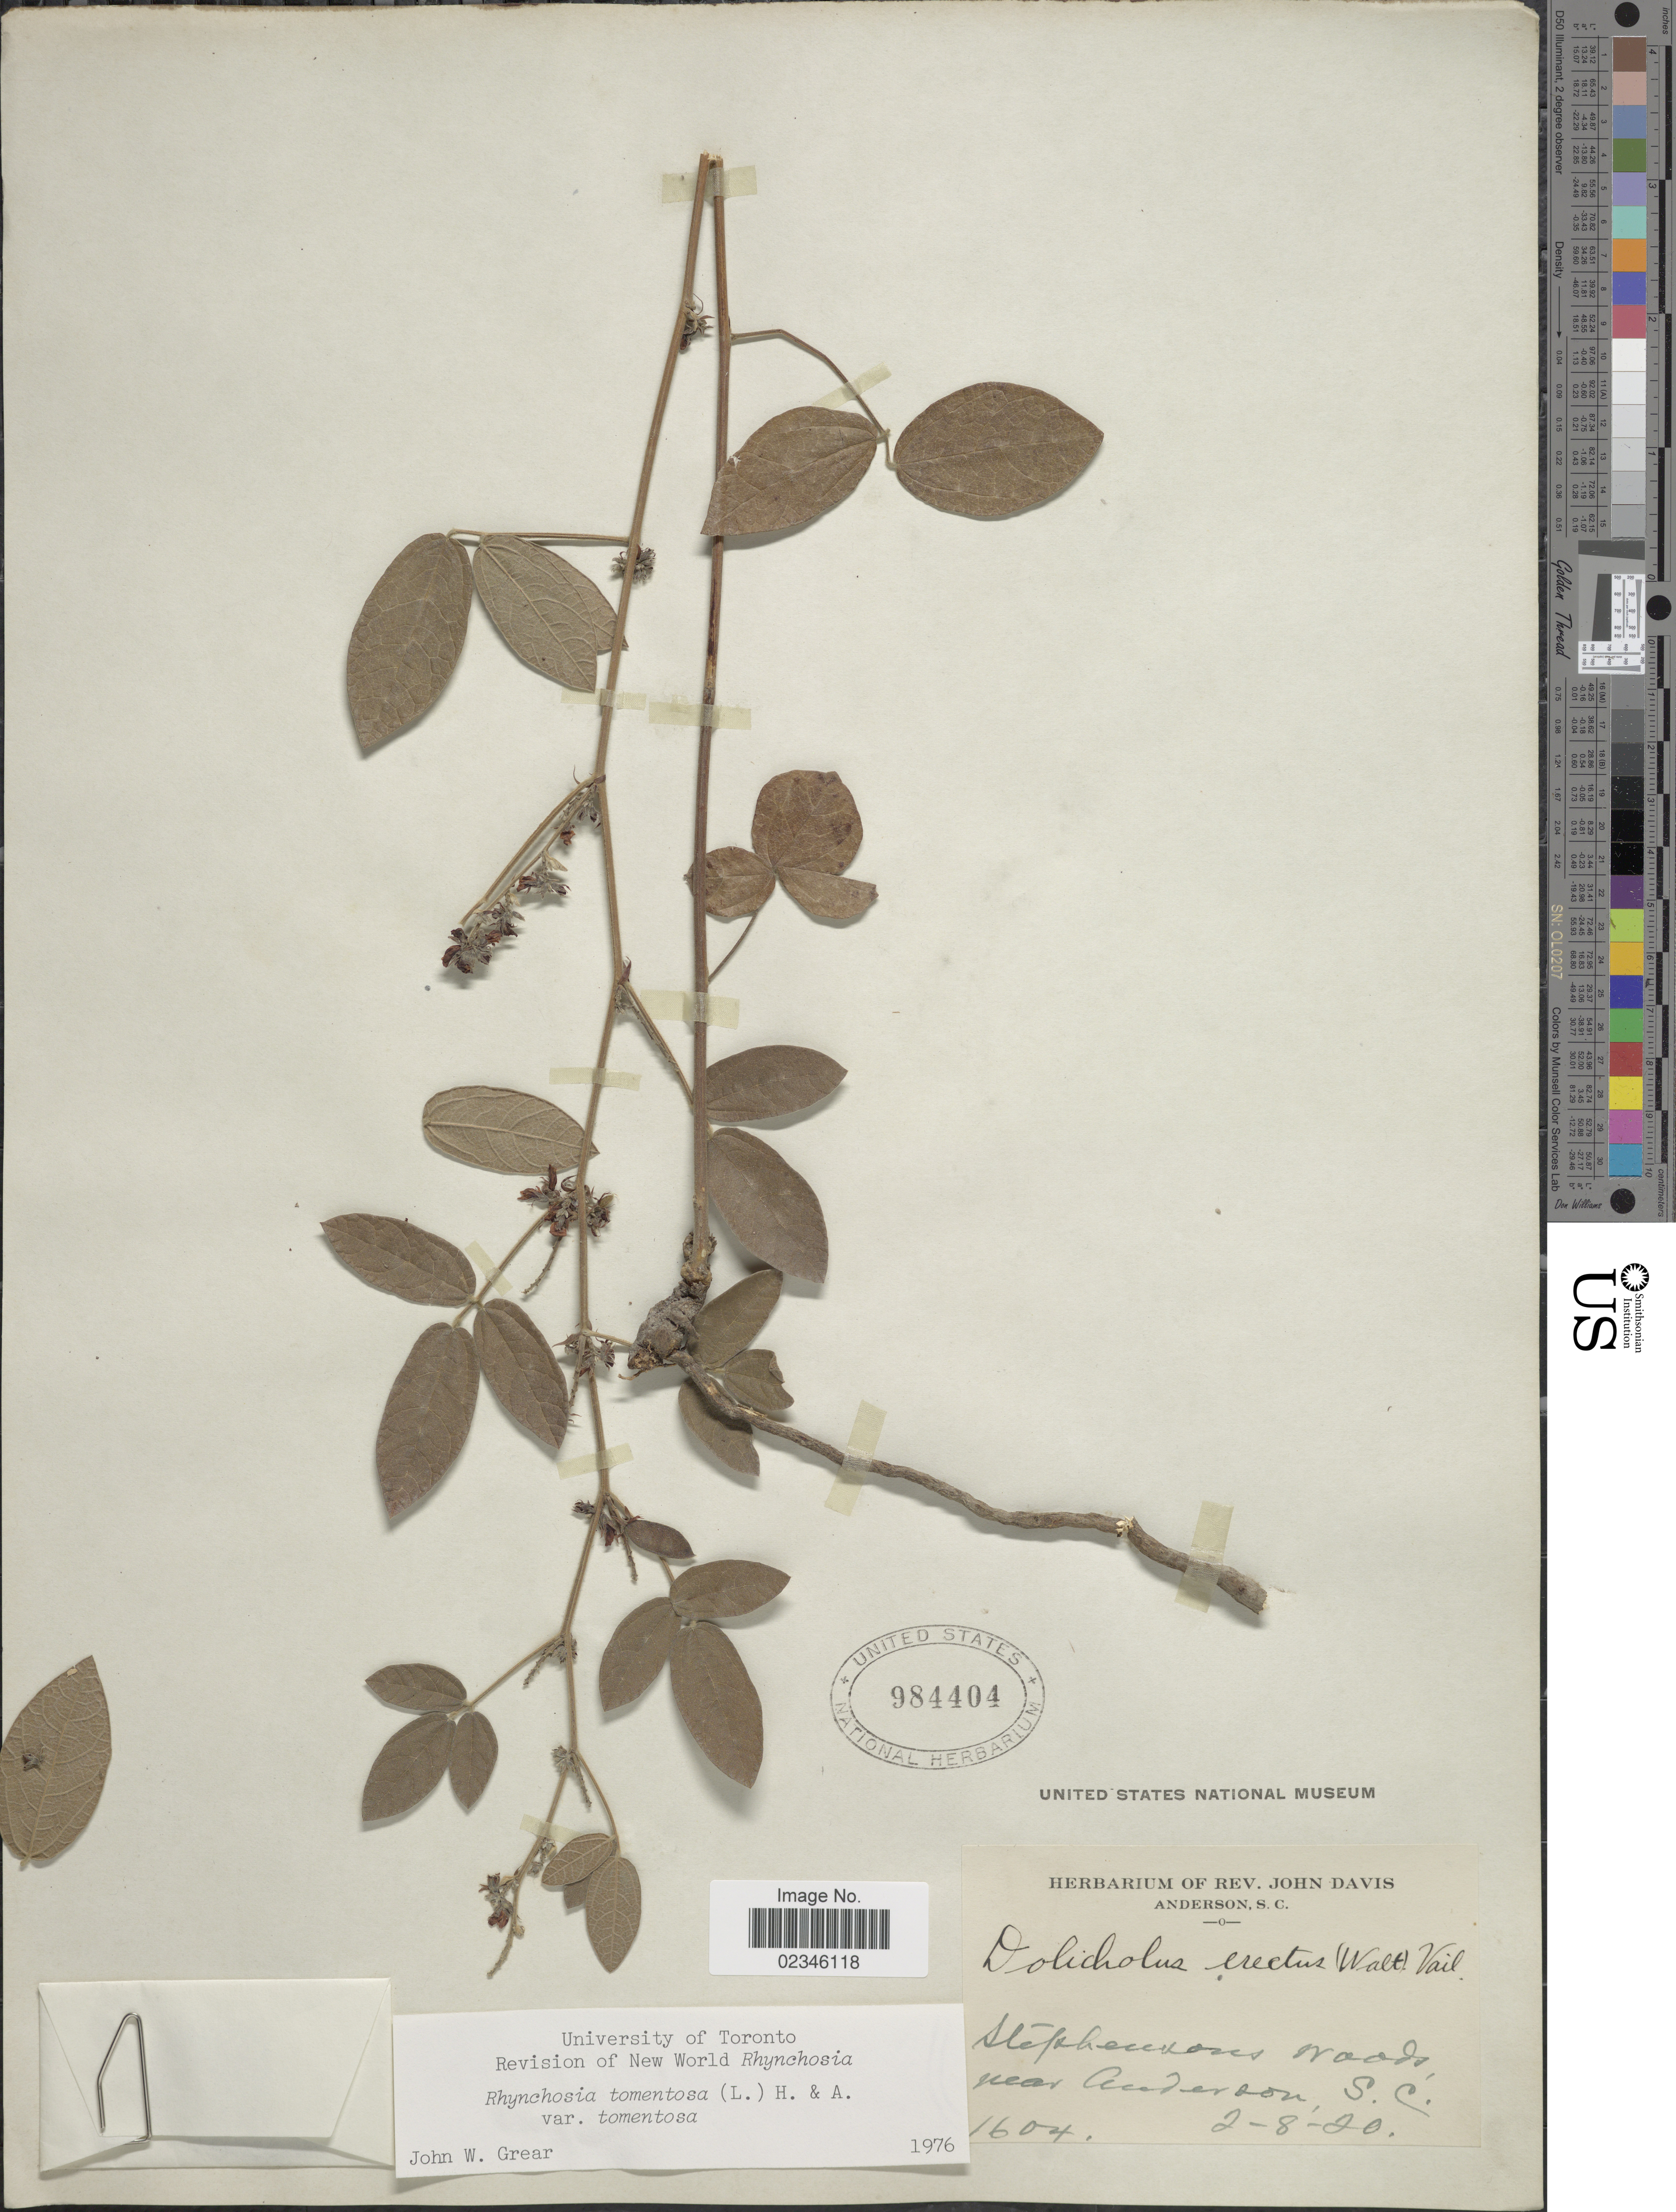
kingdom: Plantae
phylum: Tracheophyta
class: Magnoliopsida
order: Fabales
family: Fabaceae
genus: Rhynchosia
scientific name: Rhynchosia tomentosa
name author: (L.) Hook. & Arn.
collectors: ex herb. Rev. John Davis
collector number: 1604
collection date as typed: Transcribed d/m/y: 8/2/20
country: United States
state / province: South Carolina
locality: Stephensons woods, near Anderson, S.C.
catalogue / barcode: US 984404